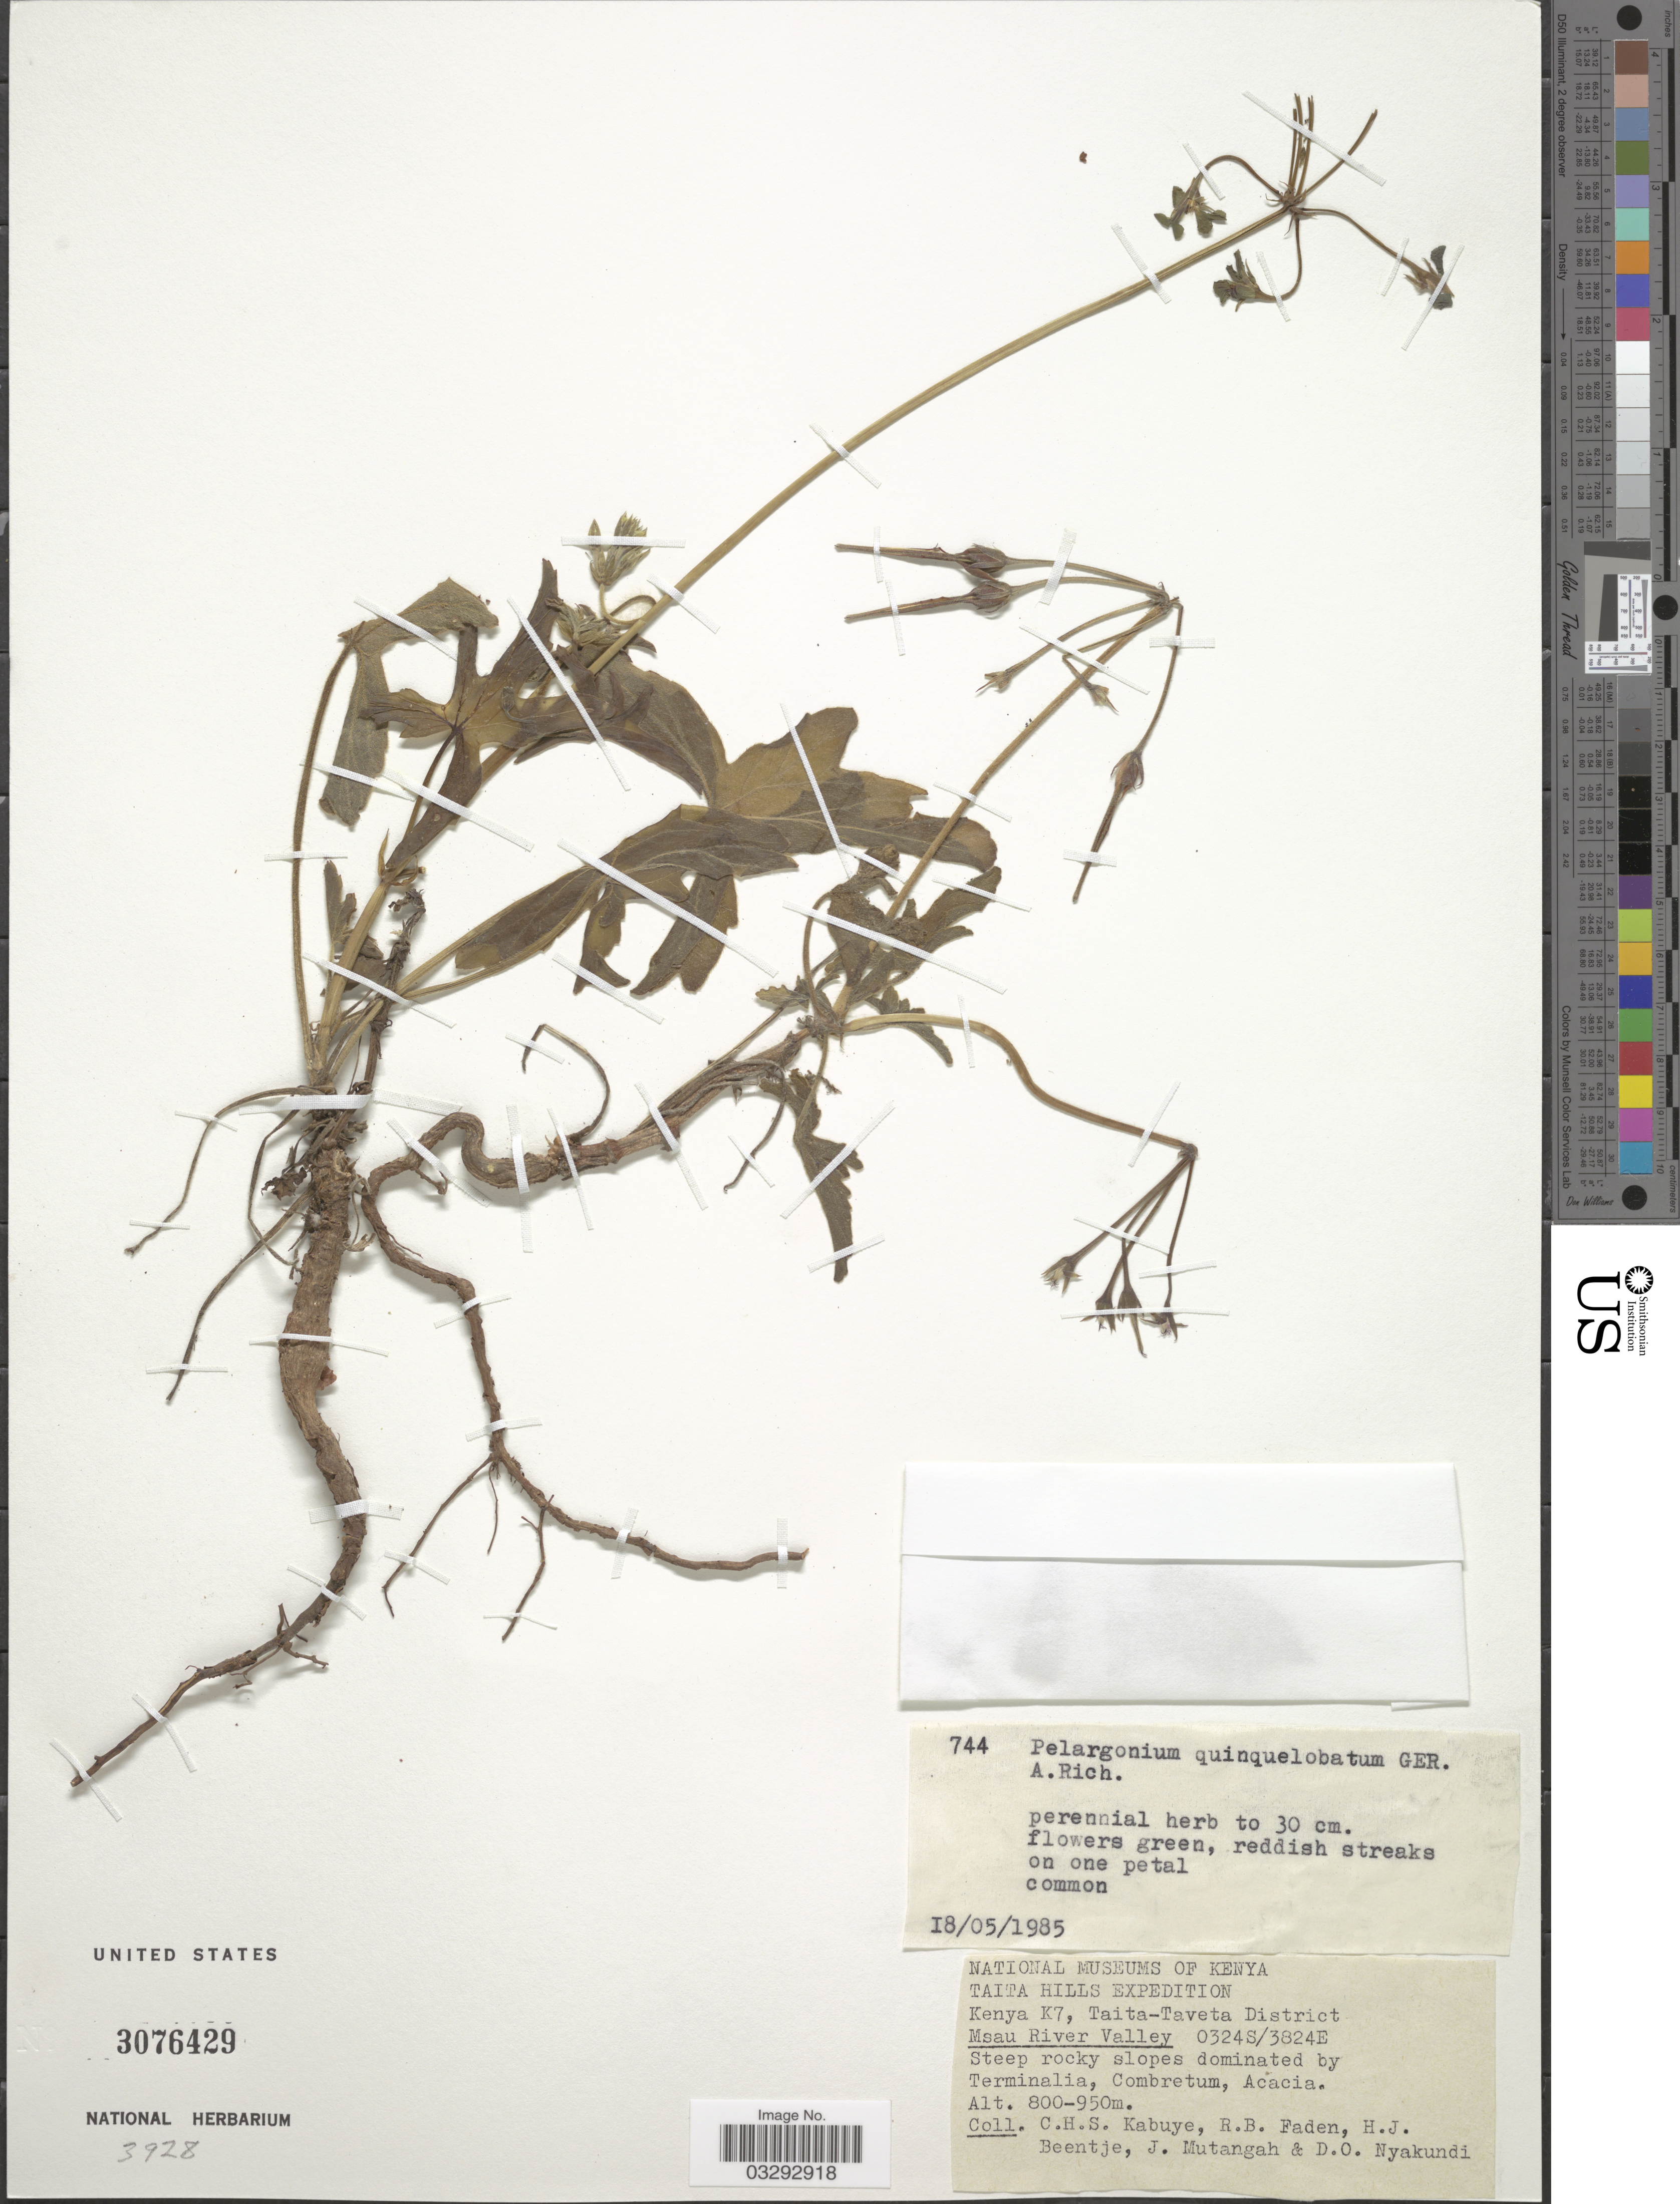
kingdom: Plantae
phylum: Tracheophyta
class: Magnoliopsida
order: Geraniales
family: Geraniaceae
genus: Pelargonium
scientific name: Pelargonium quinquelobatum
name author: Hochst. ex Rich.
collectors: C. Kabuye, R. B. Faden, H. J. Beentje, J. Mutangah & D. Nyakundi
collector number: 744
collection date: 1985-05-18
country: Kenya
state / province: Taita Taveta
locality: Taita Hills, K7, Taita-Taveta District, Msau River Valley.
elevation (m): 800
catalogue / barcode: US 3076429